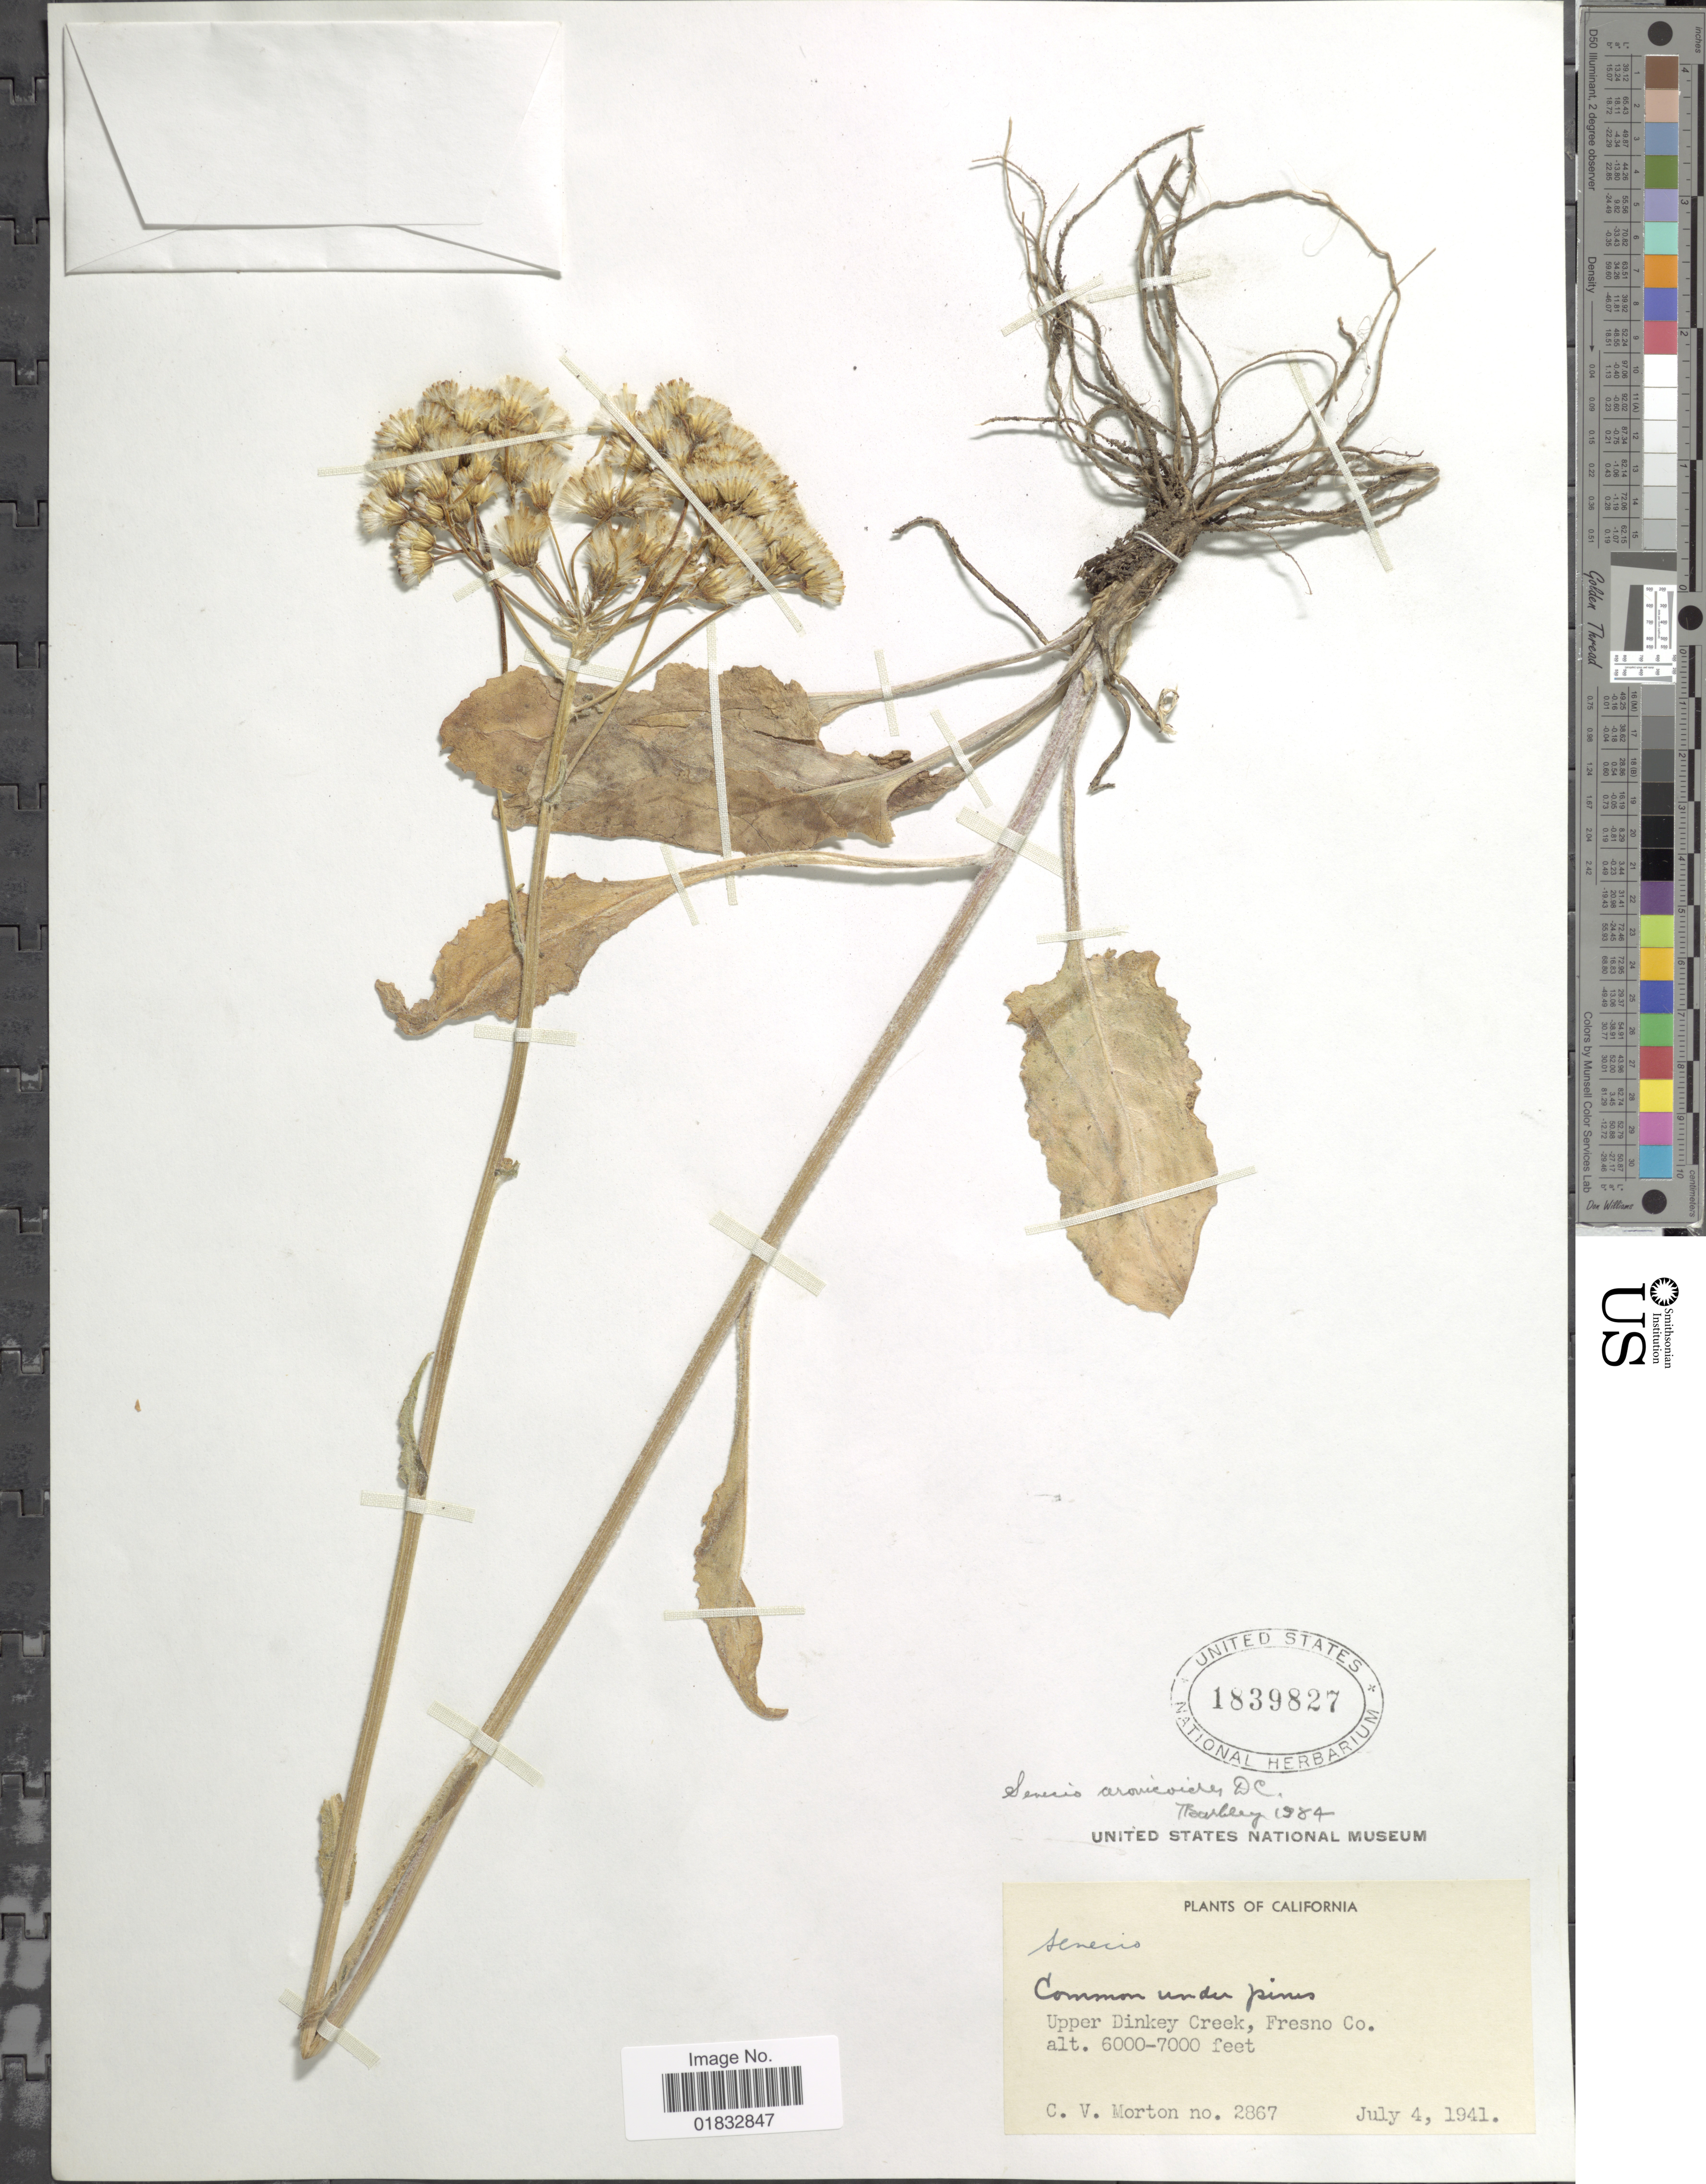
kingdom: Plantae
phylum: Tracheophyta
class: Magnoliopsida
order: Asterales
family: Asteraceae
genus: Senecio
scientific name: Senecio aronicoides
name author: DC.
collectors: C. V. Morton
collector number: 2867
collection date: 1941-07-04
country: United States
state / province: California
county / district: Fresno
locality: Upper Dinkey Creek, Fresno Co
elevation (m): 1829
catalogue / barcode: US 1839827